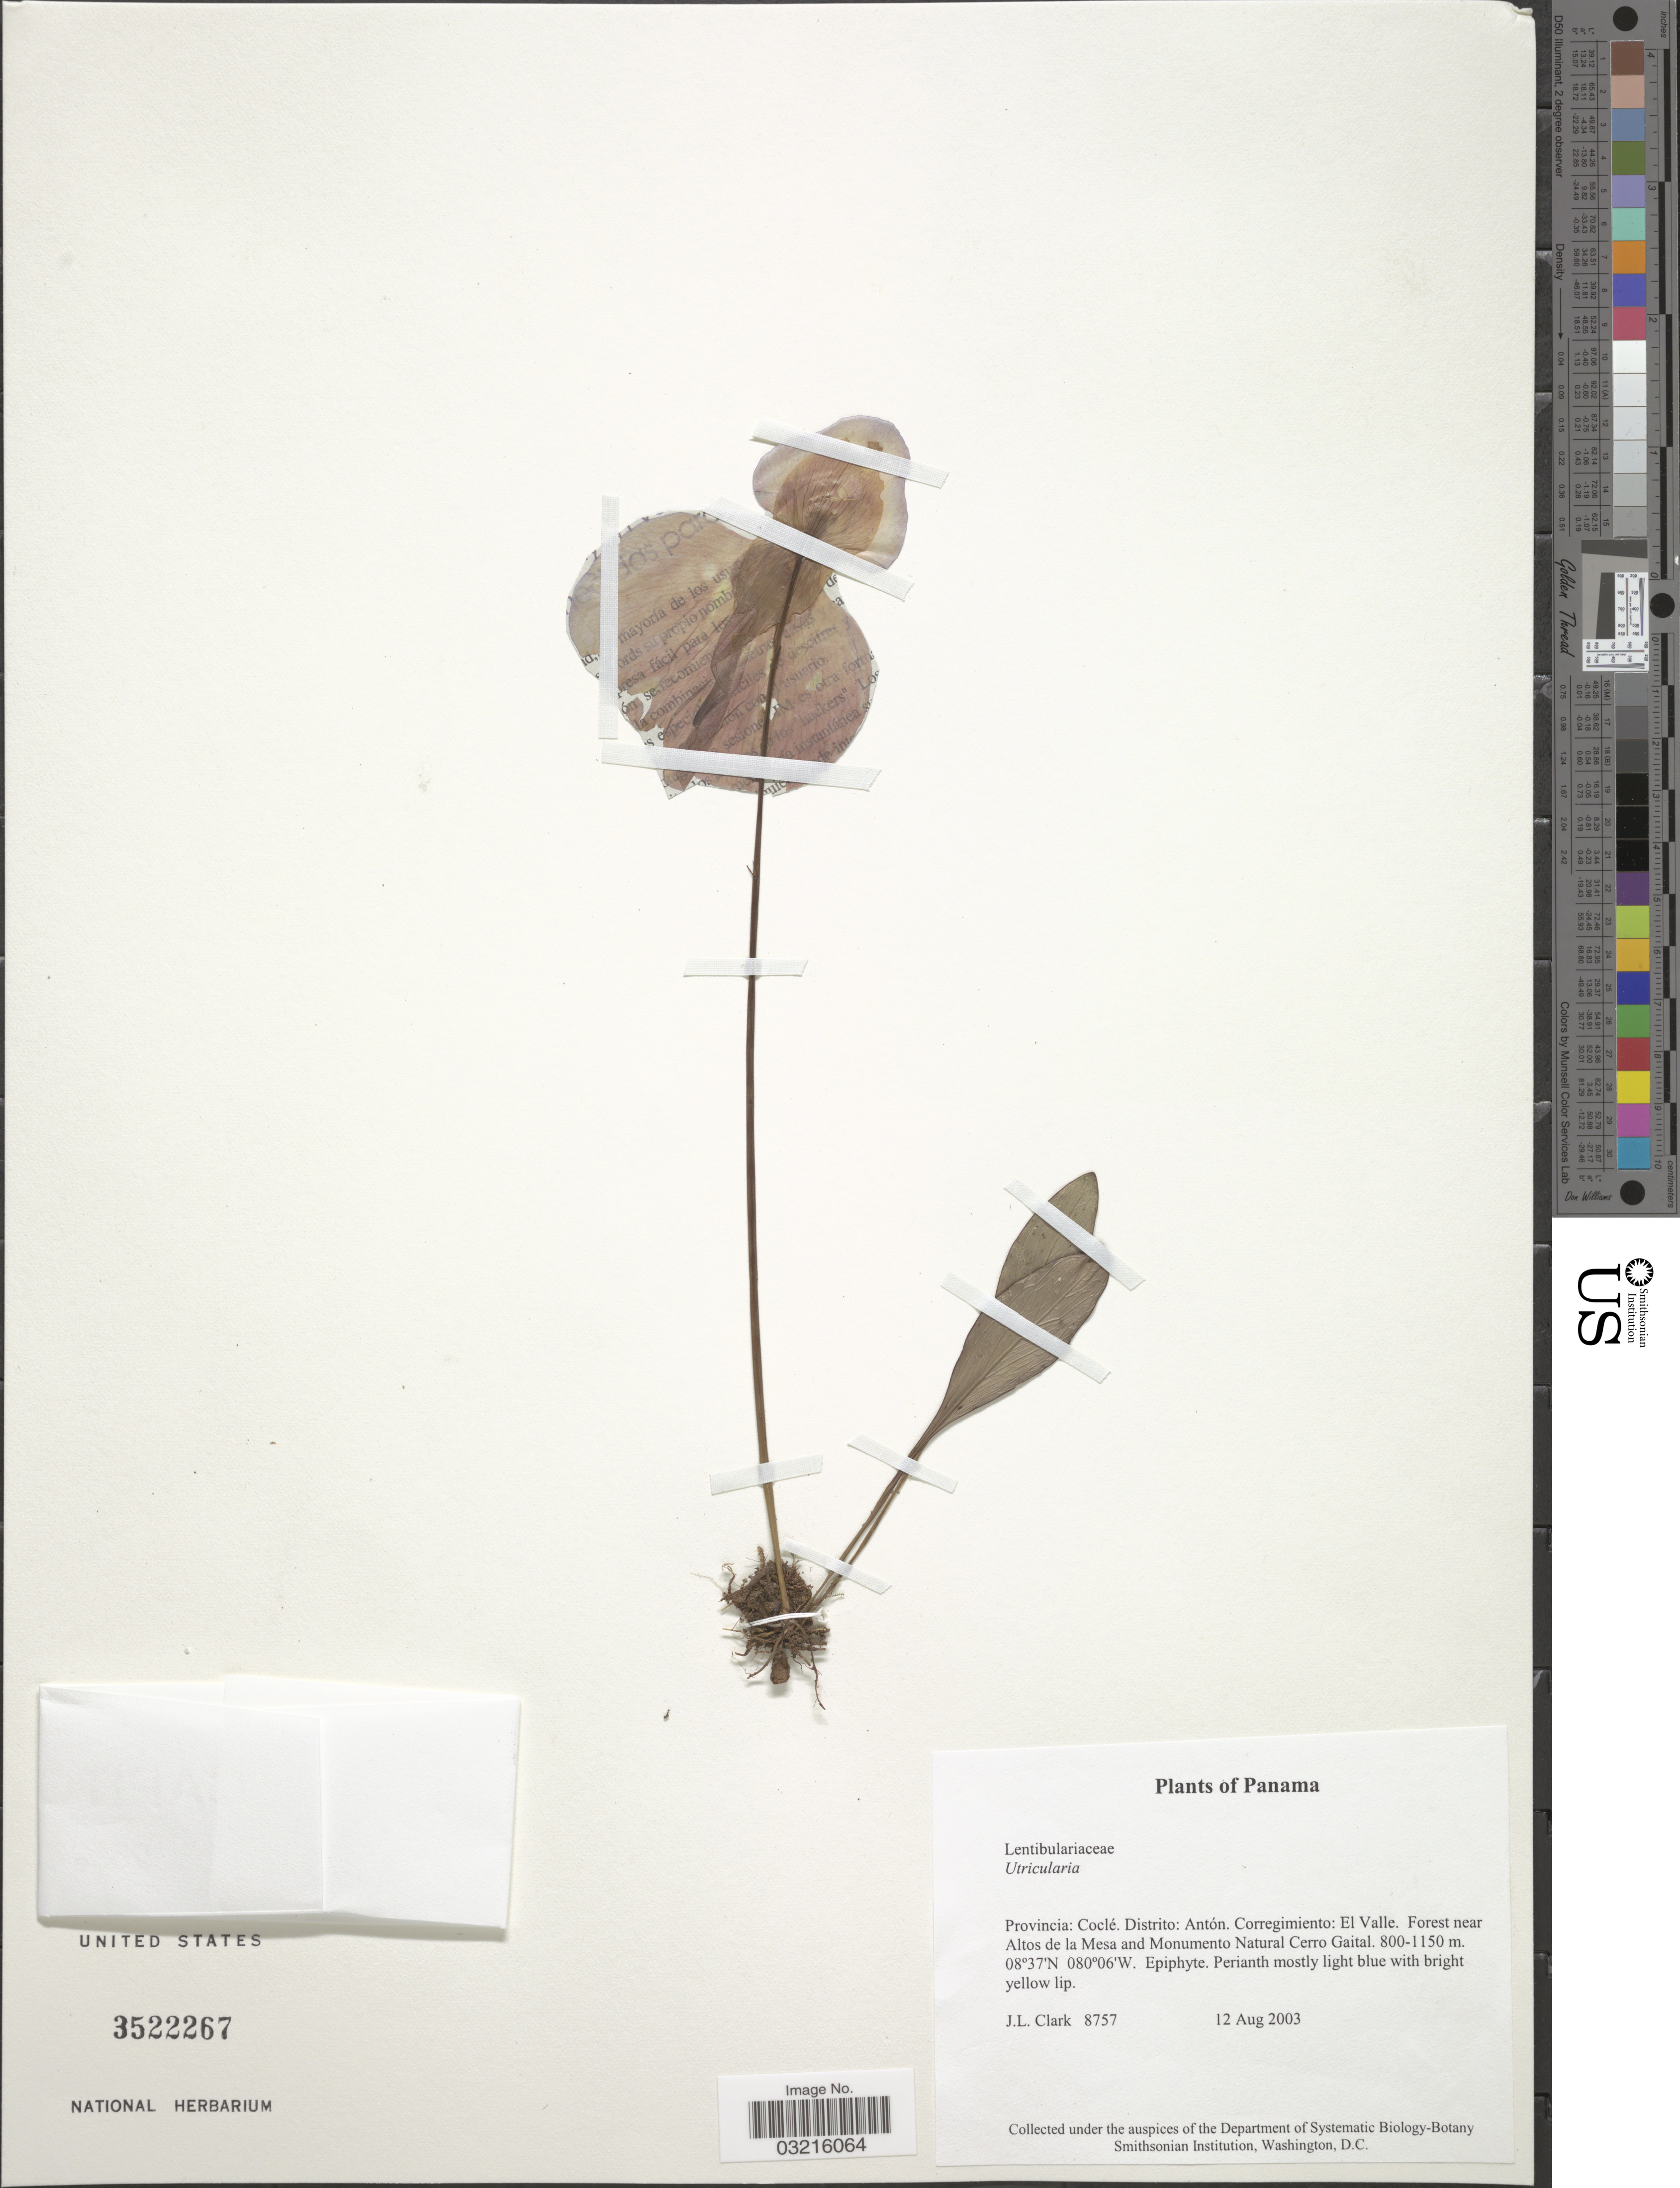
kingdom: Plantae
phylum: Tracheophyta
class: Magnoliopsida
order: Lamiales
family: Lentibulariaceae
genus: Utricularia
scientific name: Utricularia sp.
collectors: J. L. Clark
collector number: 8757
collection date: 2003-08-12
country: Panama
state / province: Coclé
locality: Distrito: Antón. Corregimiento: El Valle. Forest near Altos de la Mesa and Monumento Natural Cerro Gaital.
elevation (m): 800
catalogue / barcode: US 3522267